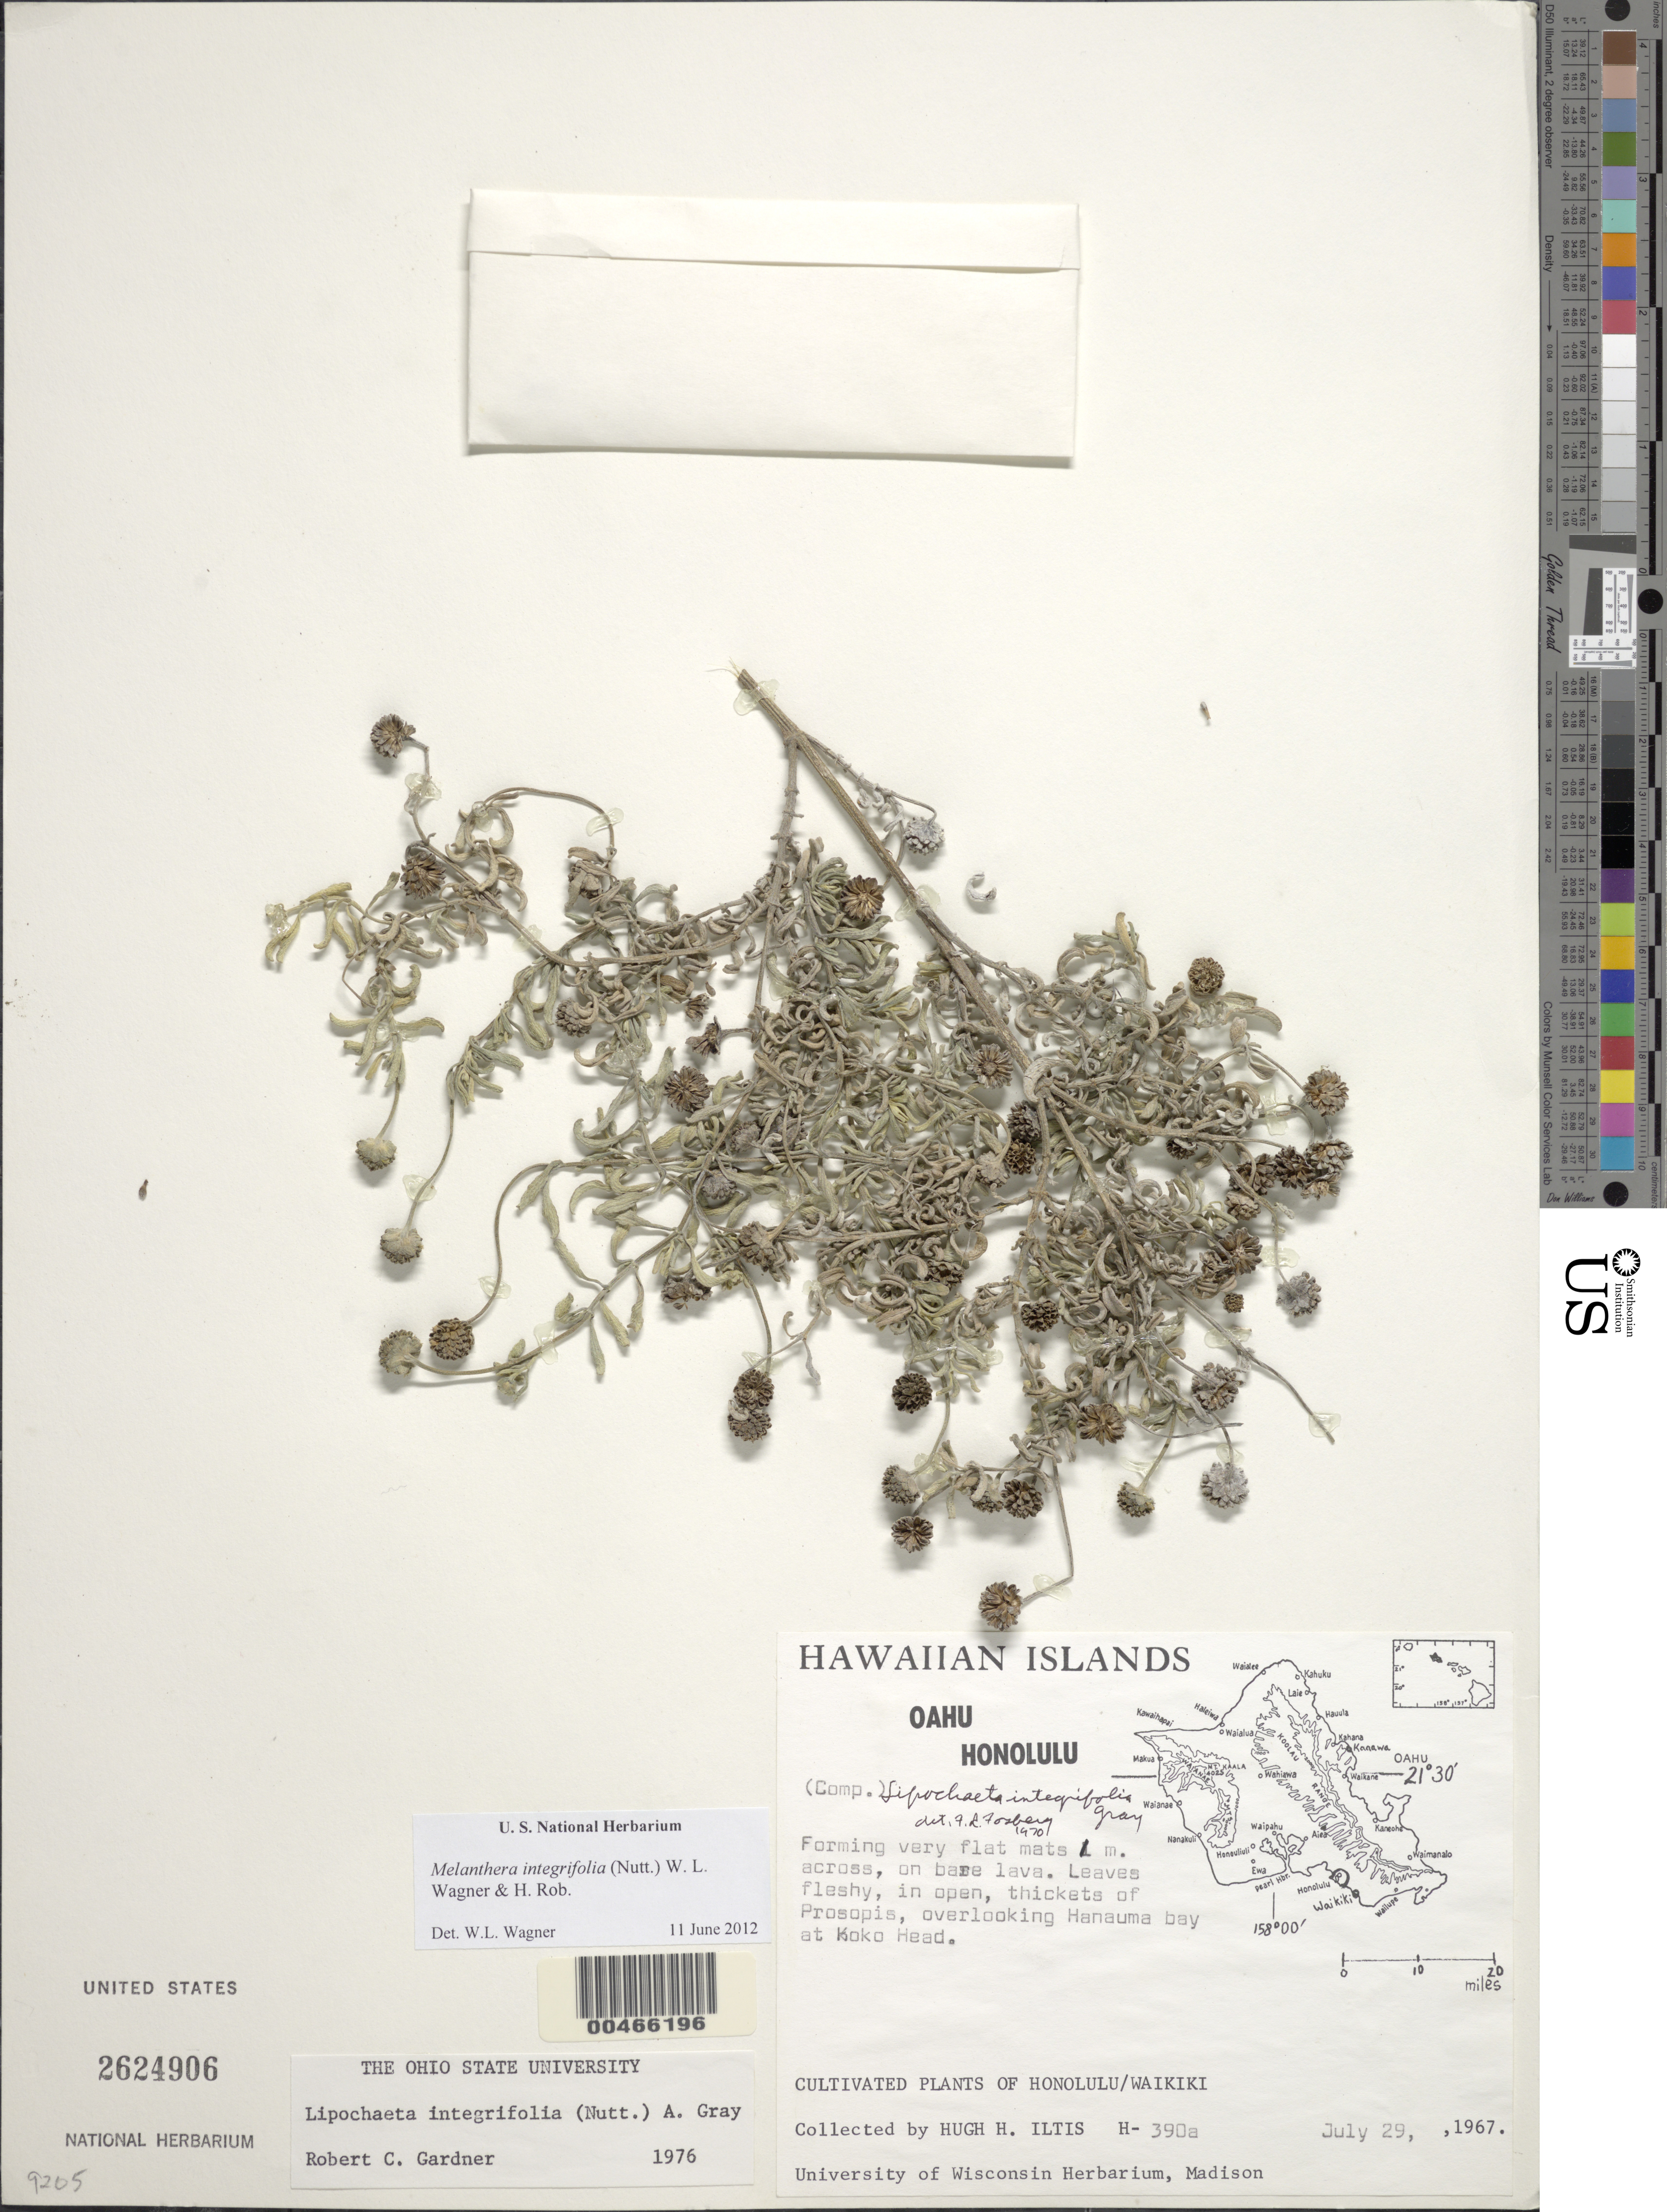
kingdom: Plantae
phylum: Tracheophyta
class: Magnoliopsida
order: Asterales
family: Asteraceae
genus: Wollastonia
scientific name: Wollastonia integrifolia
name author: (Nutt.) Orchard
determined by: Wagner, W. L., (BOT), Smithsonian Institution - National Museum of Natural History (UNITED STATES)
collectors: H. H. Iltis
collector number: H-390a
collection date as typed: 29 Jul 1967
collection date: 1967-07-29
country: United States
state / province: Hawaii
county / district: Honolulu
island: Oahu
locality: Honolulu, above Hanauma Bay at Koko Head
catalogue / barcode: US 2624906